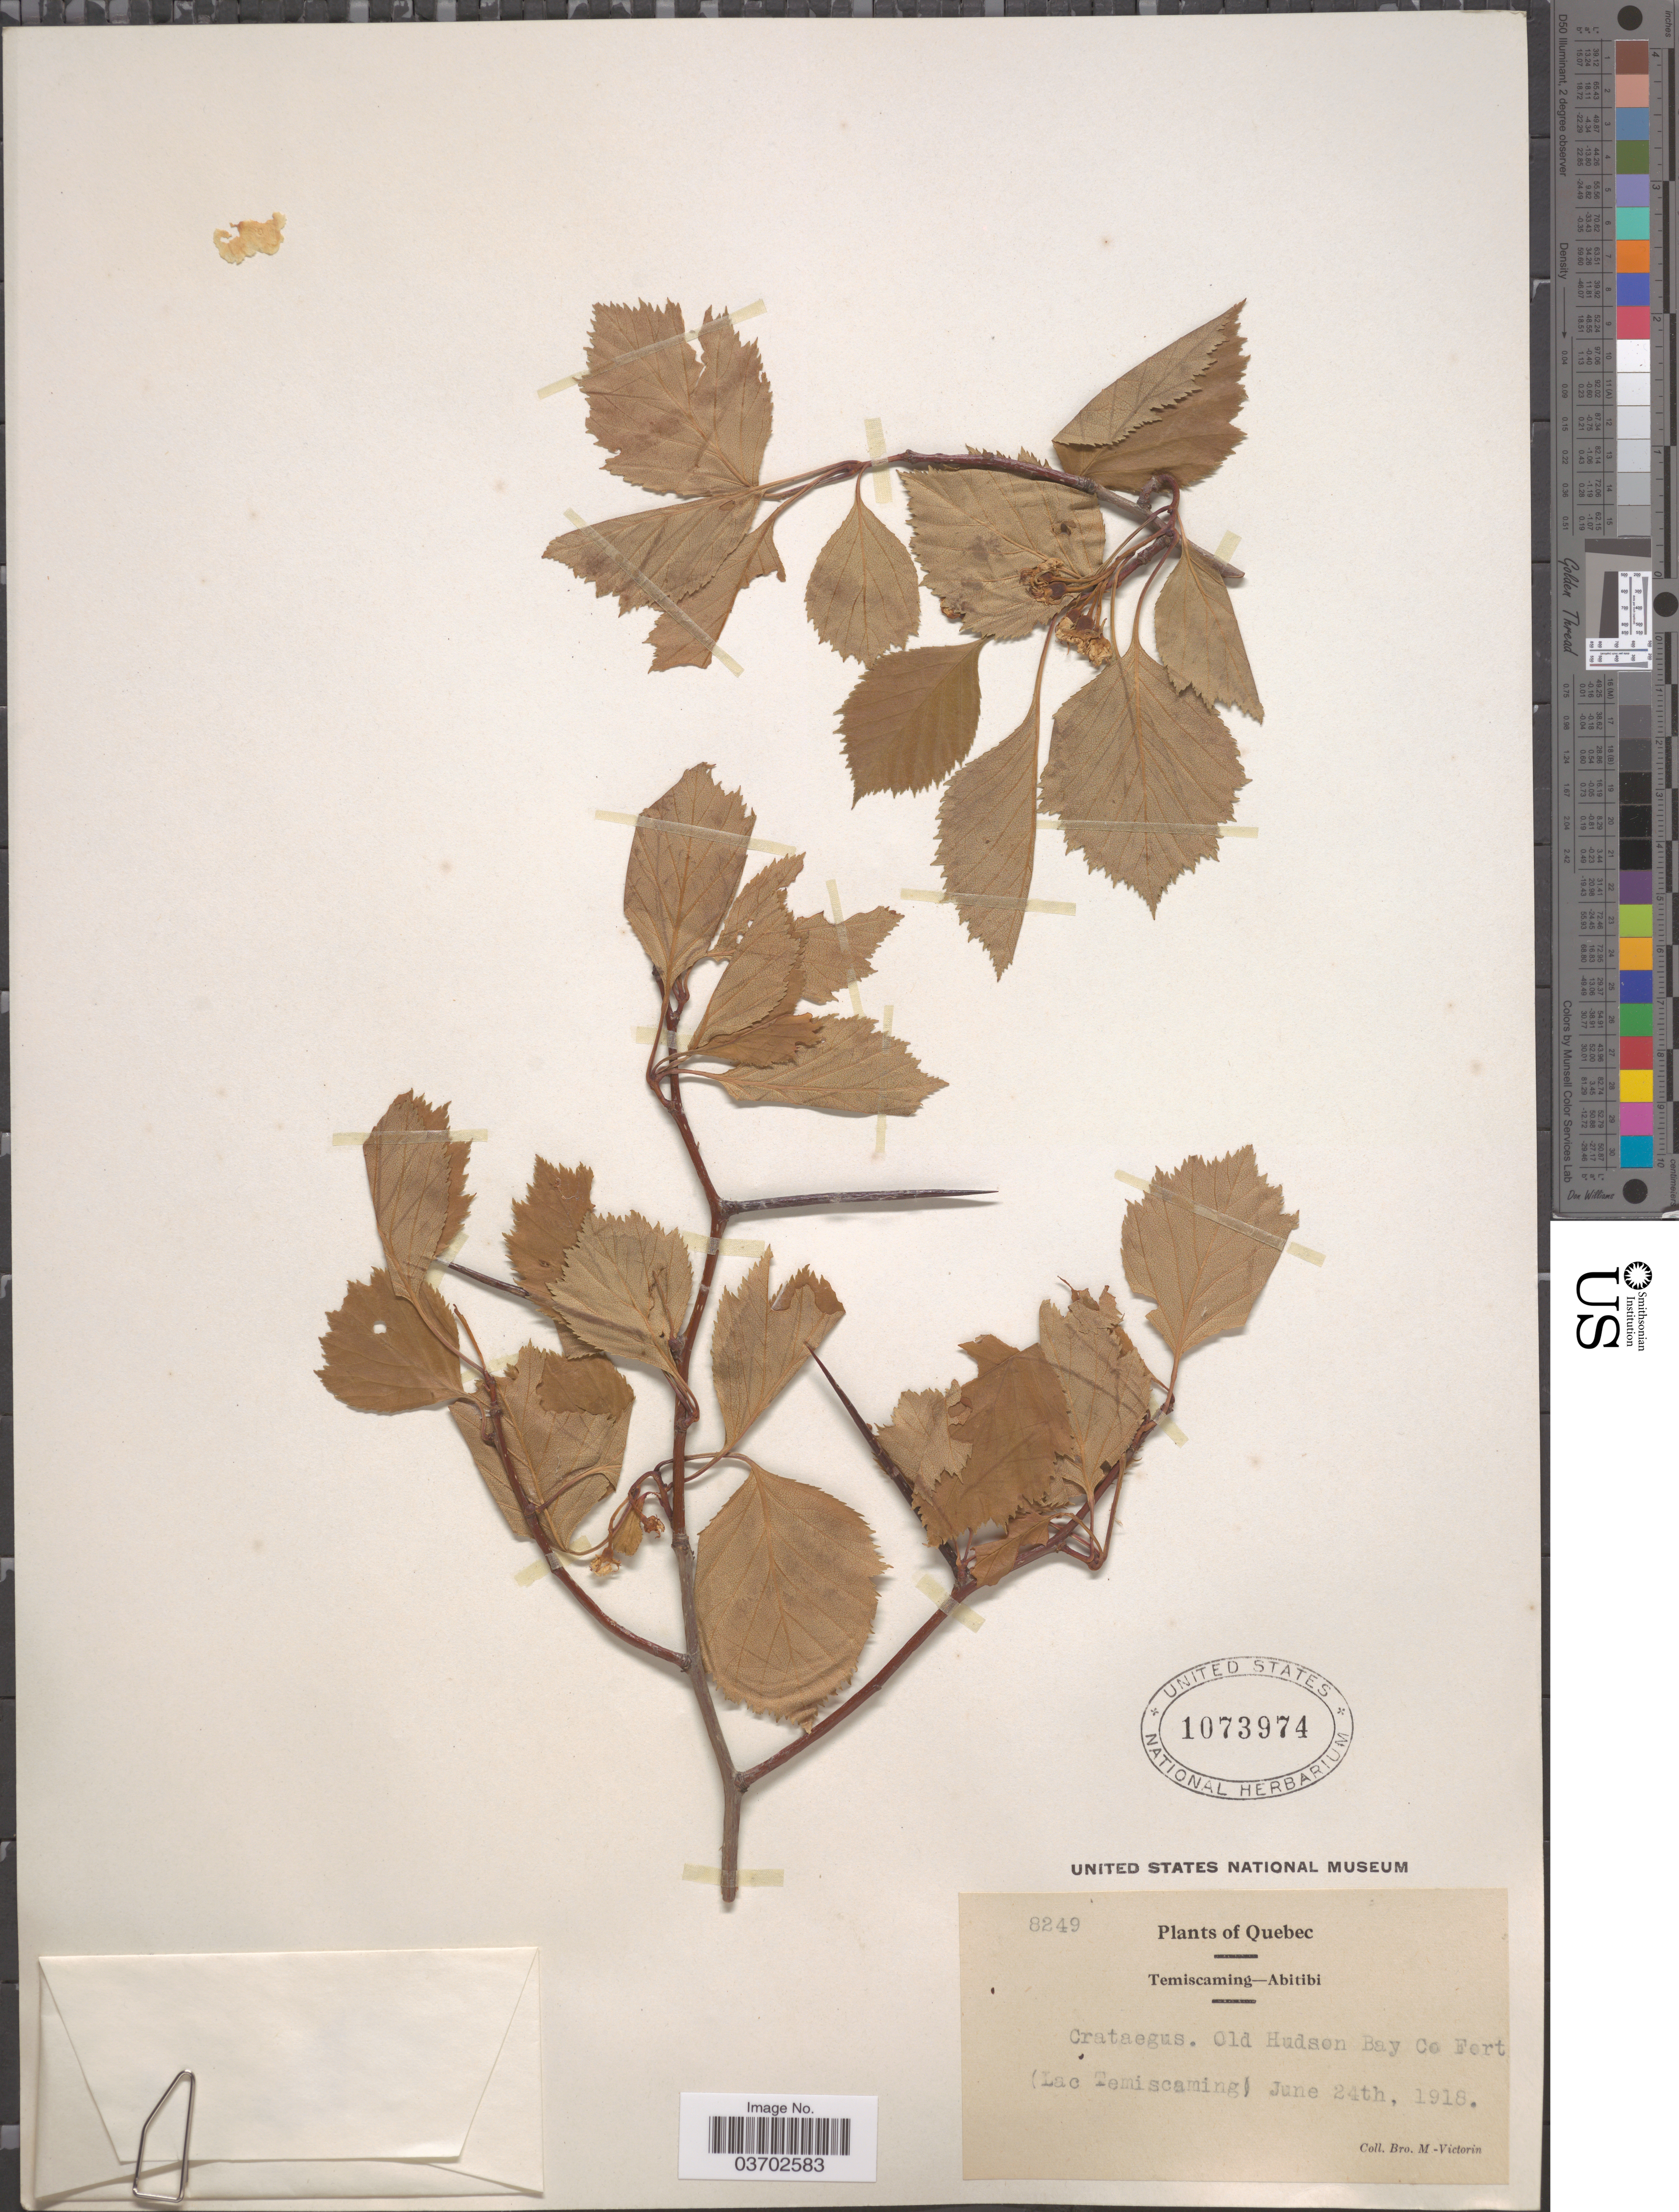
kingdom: Plantae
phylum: Tracheophyta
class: Magnoliopsida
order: Rosales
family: Rosaceae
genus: Crataegus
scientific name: Crataegus sp.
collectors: Fr. Marie-Victorin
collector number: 8249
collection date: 1918-06-24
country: Canada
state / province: Quebec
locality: Temiscaming-Abitibi. Old Hudson Bay Co Fort (Lac Temiscaming).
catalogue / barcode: US 1073974